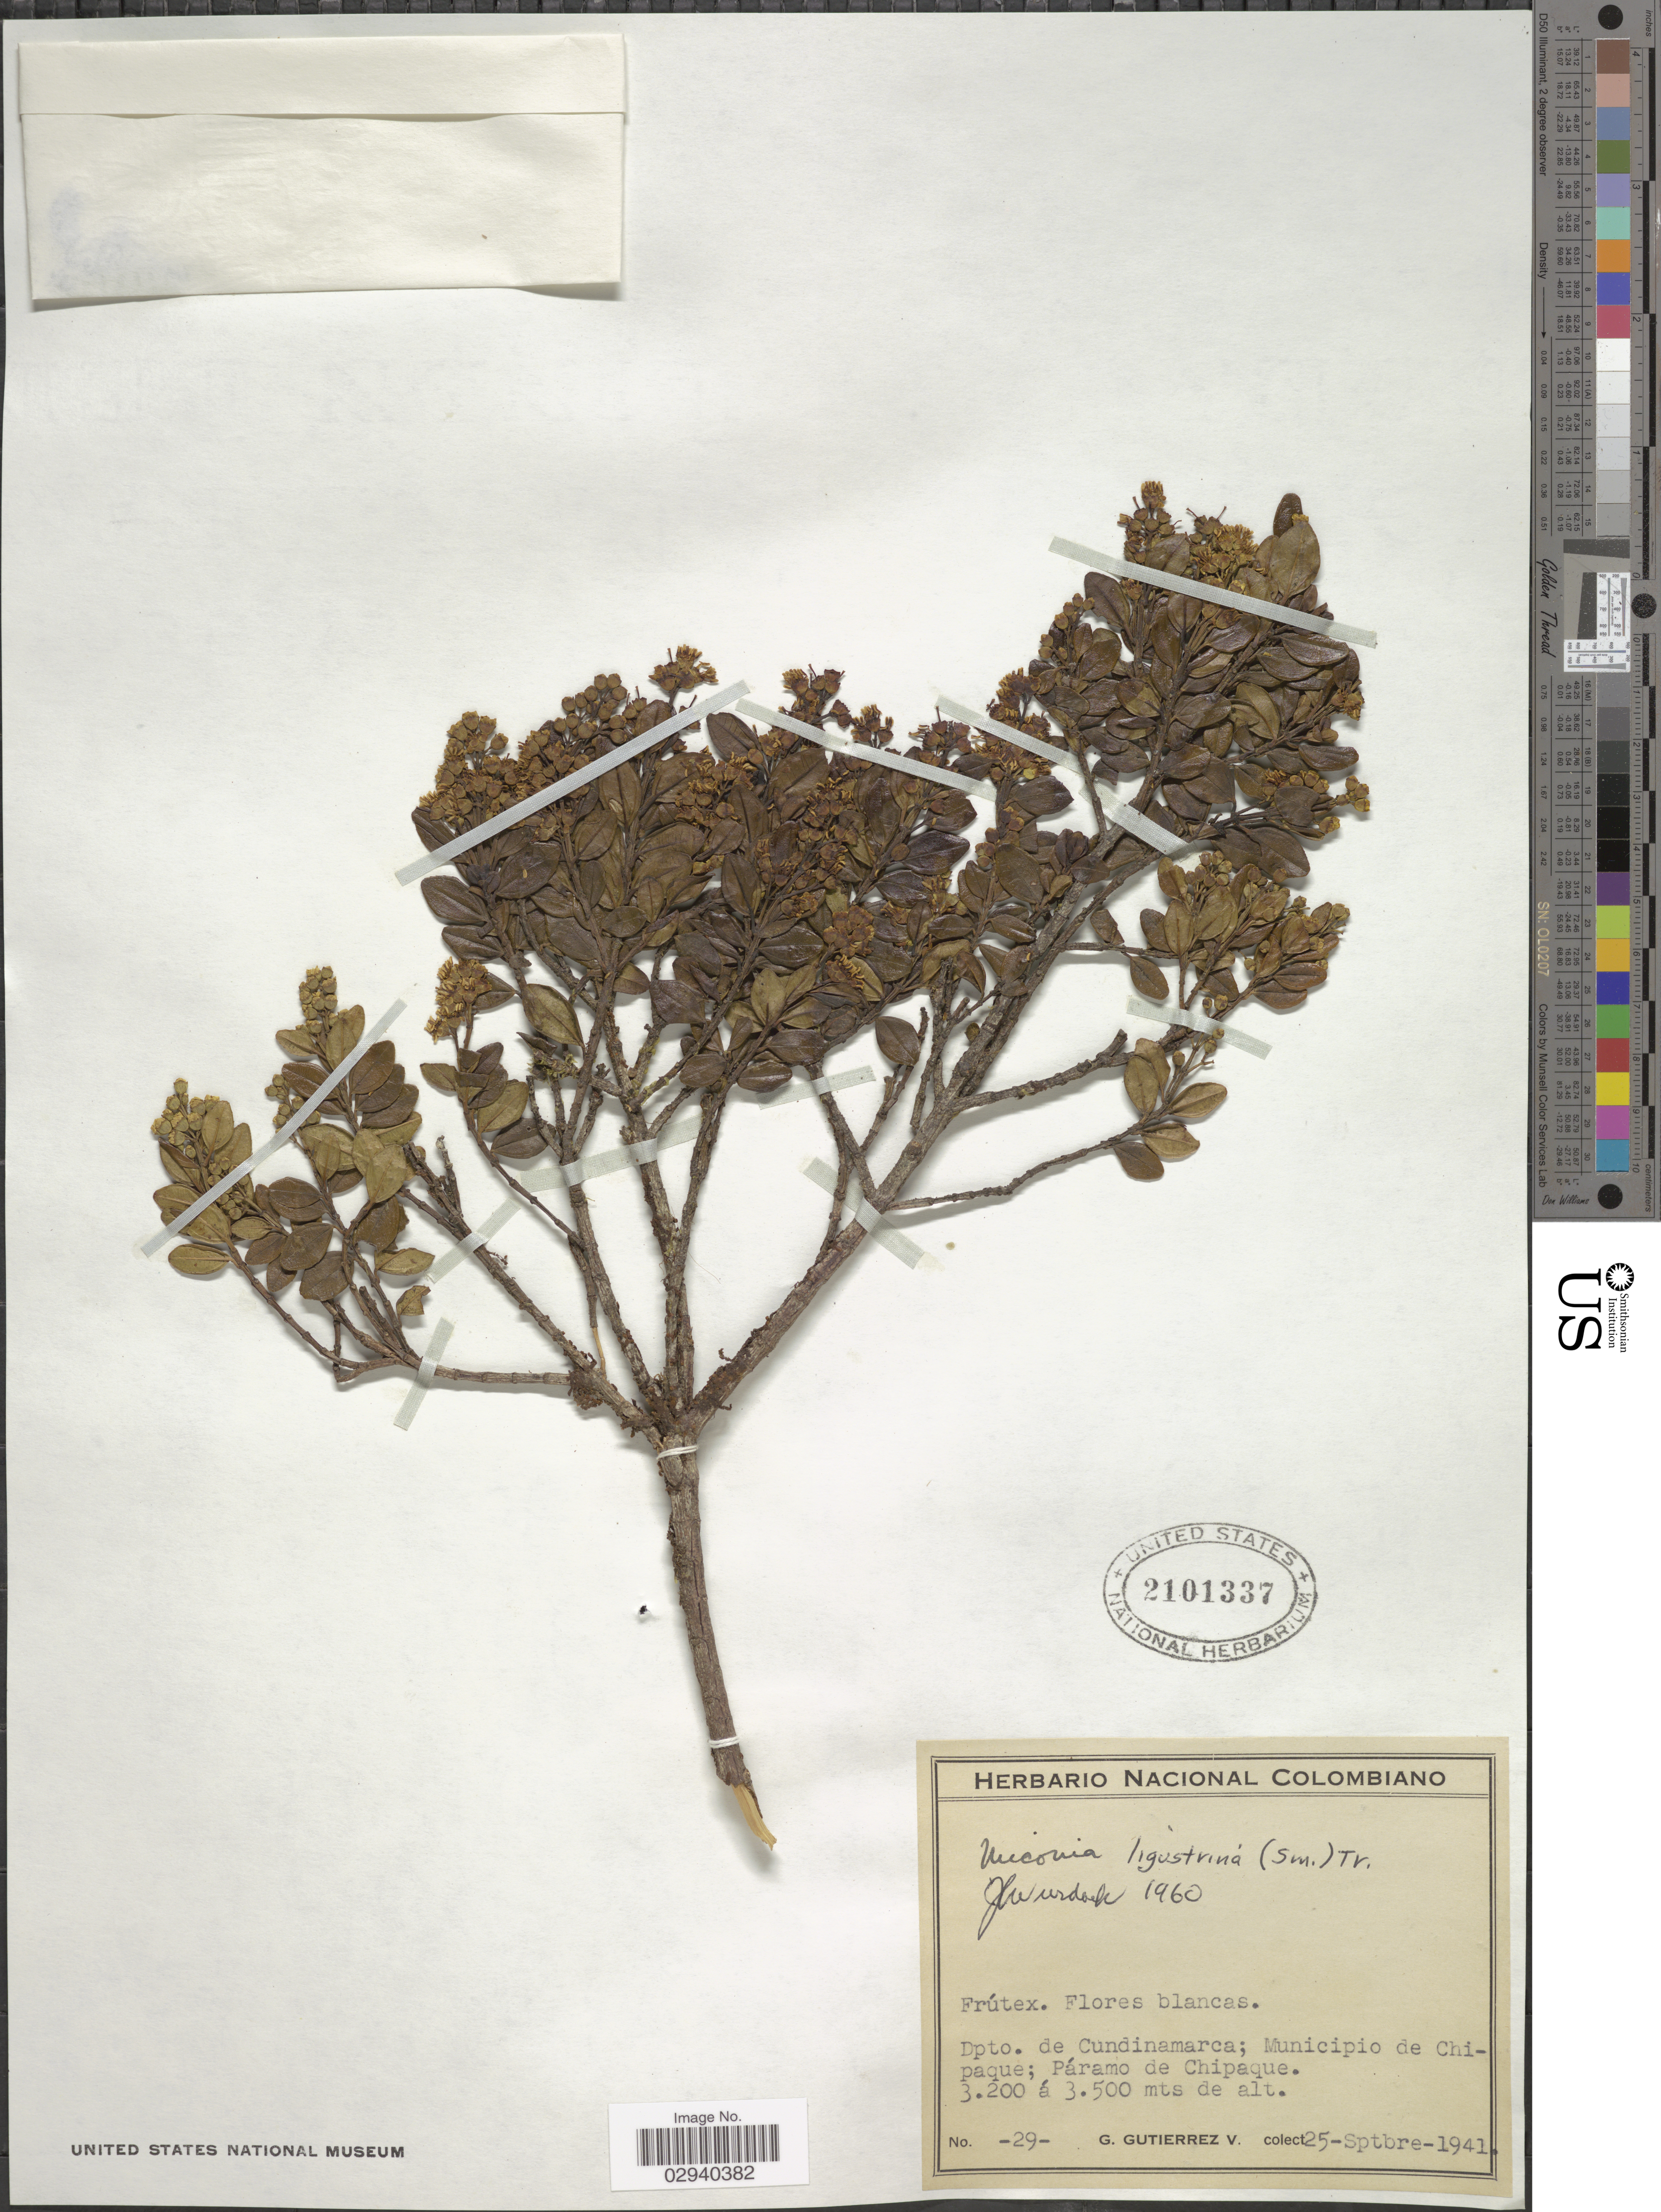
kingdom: Plantae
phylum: Tracheophyta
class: Magnoliopsida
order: Myrtales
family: Melastomataceae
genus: Miconia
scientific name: Miconia ligustrina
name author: (Sw.) Triana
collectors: G. Gutiérrez V.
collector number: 29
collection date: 1941-09-25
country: Colombia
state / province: Cundinamarca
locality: Dpto. de Cuninamarca; Municipio de Chipaque; Páramo de Chipaque.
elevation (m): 3200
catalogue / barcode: US 2101337